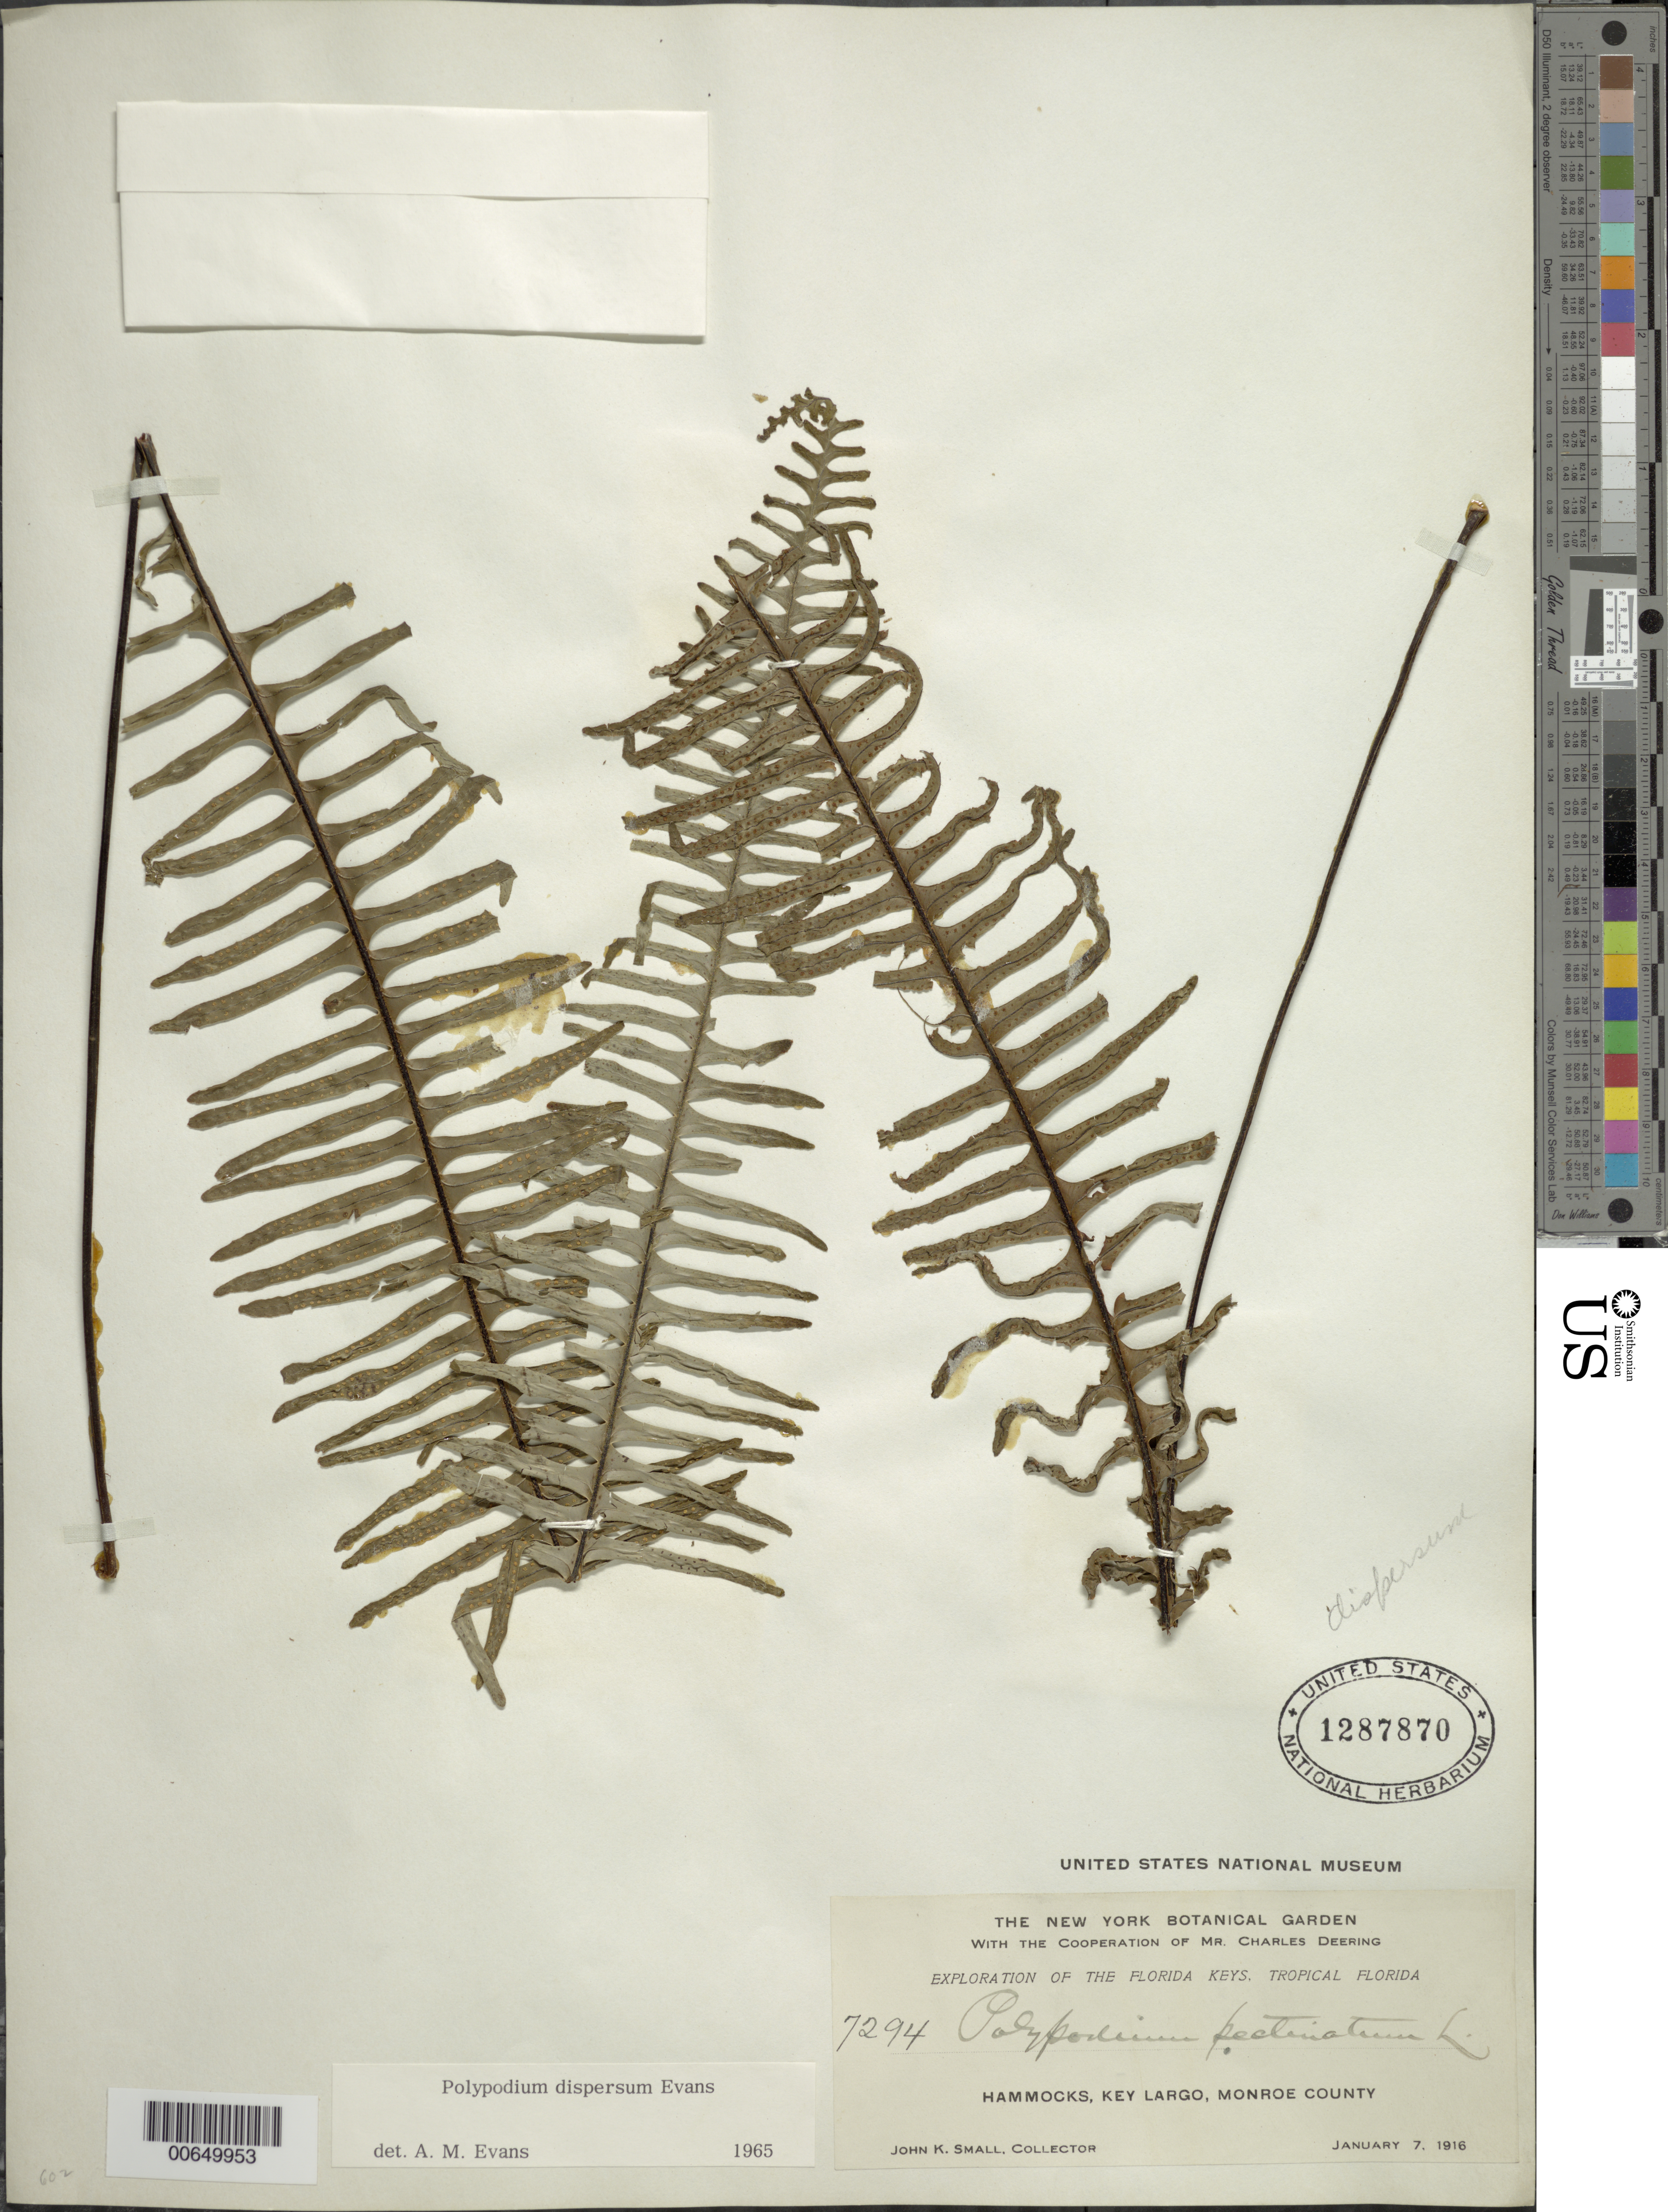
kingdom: Plantae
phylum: Tracheophyta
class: Polypodiopsida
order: Polypodiales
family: Polypodiaceae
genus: Pecluma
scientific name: Pecluma dispersa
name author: (A.M. Evans) M.G. Price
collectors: J. K. Small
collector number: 7294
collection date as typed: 07 Jan 1916 or 01 Jul 1916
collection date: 1916-01-07 or 1916-07-01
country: United States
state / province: Florida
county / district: Monroe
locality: Hammocks, Key Largo.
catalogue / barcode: US 1287870